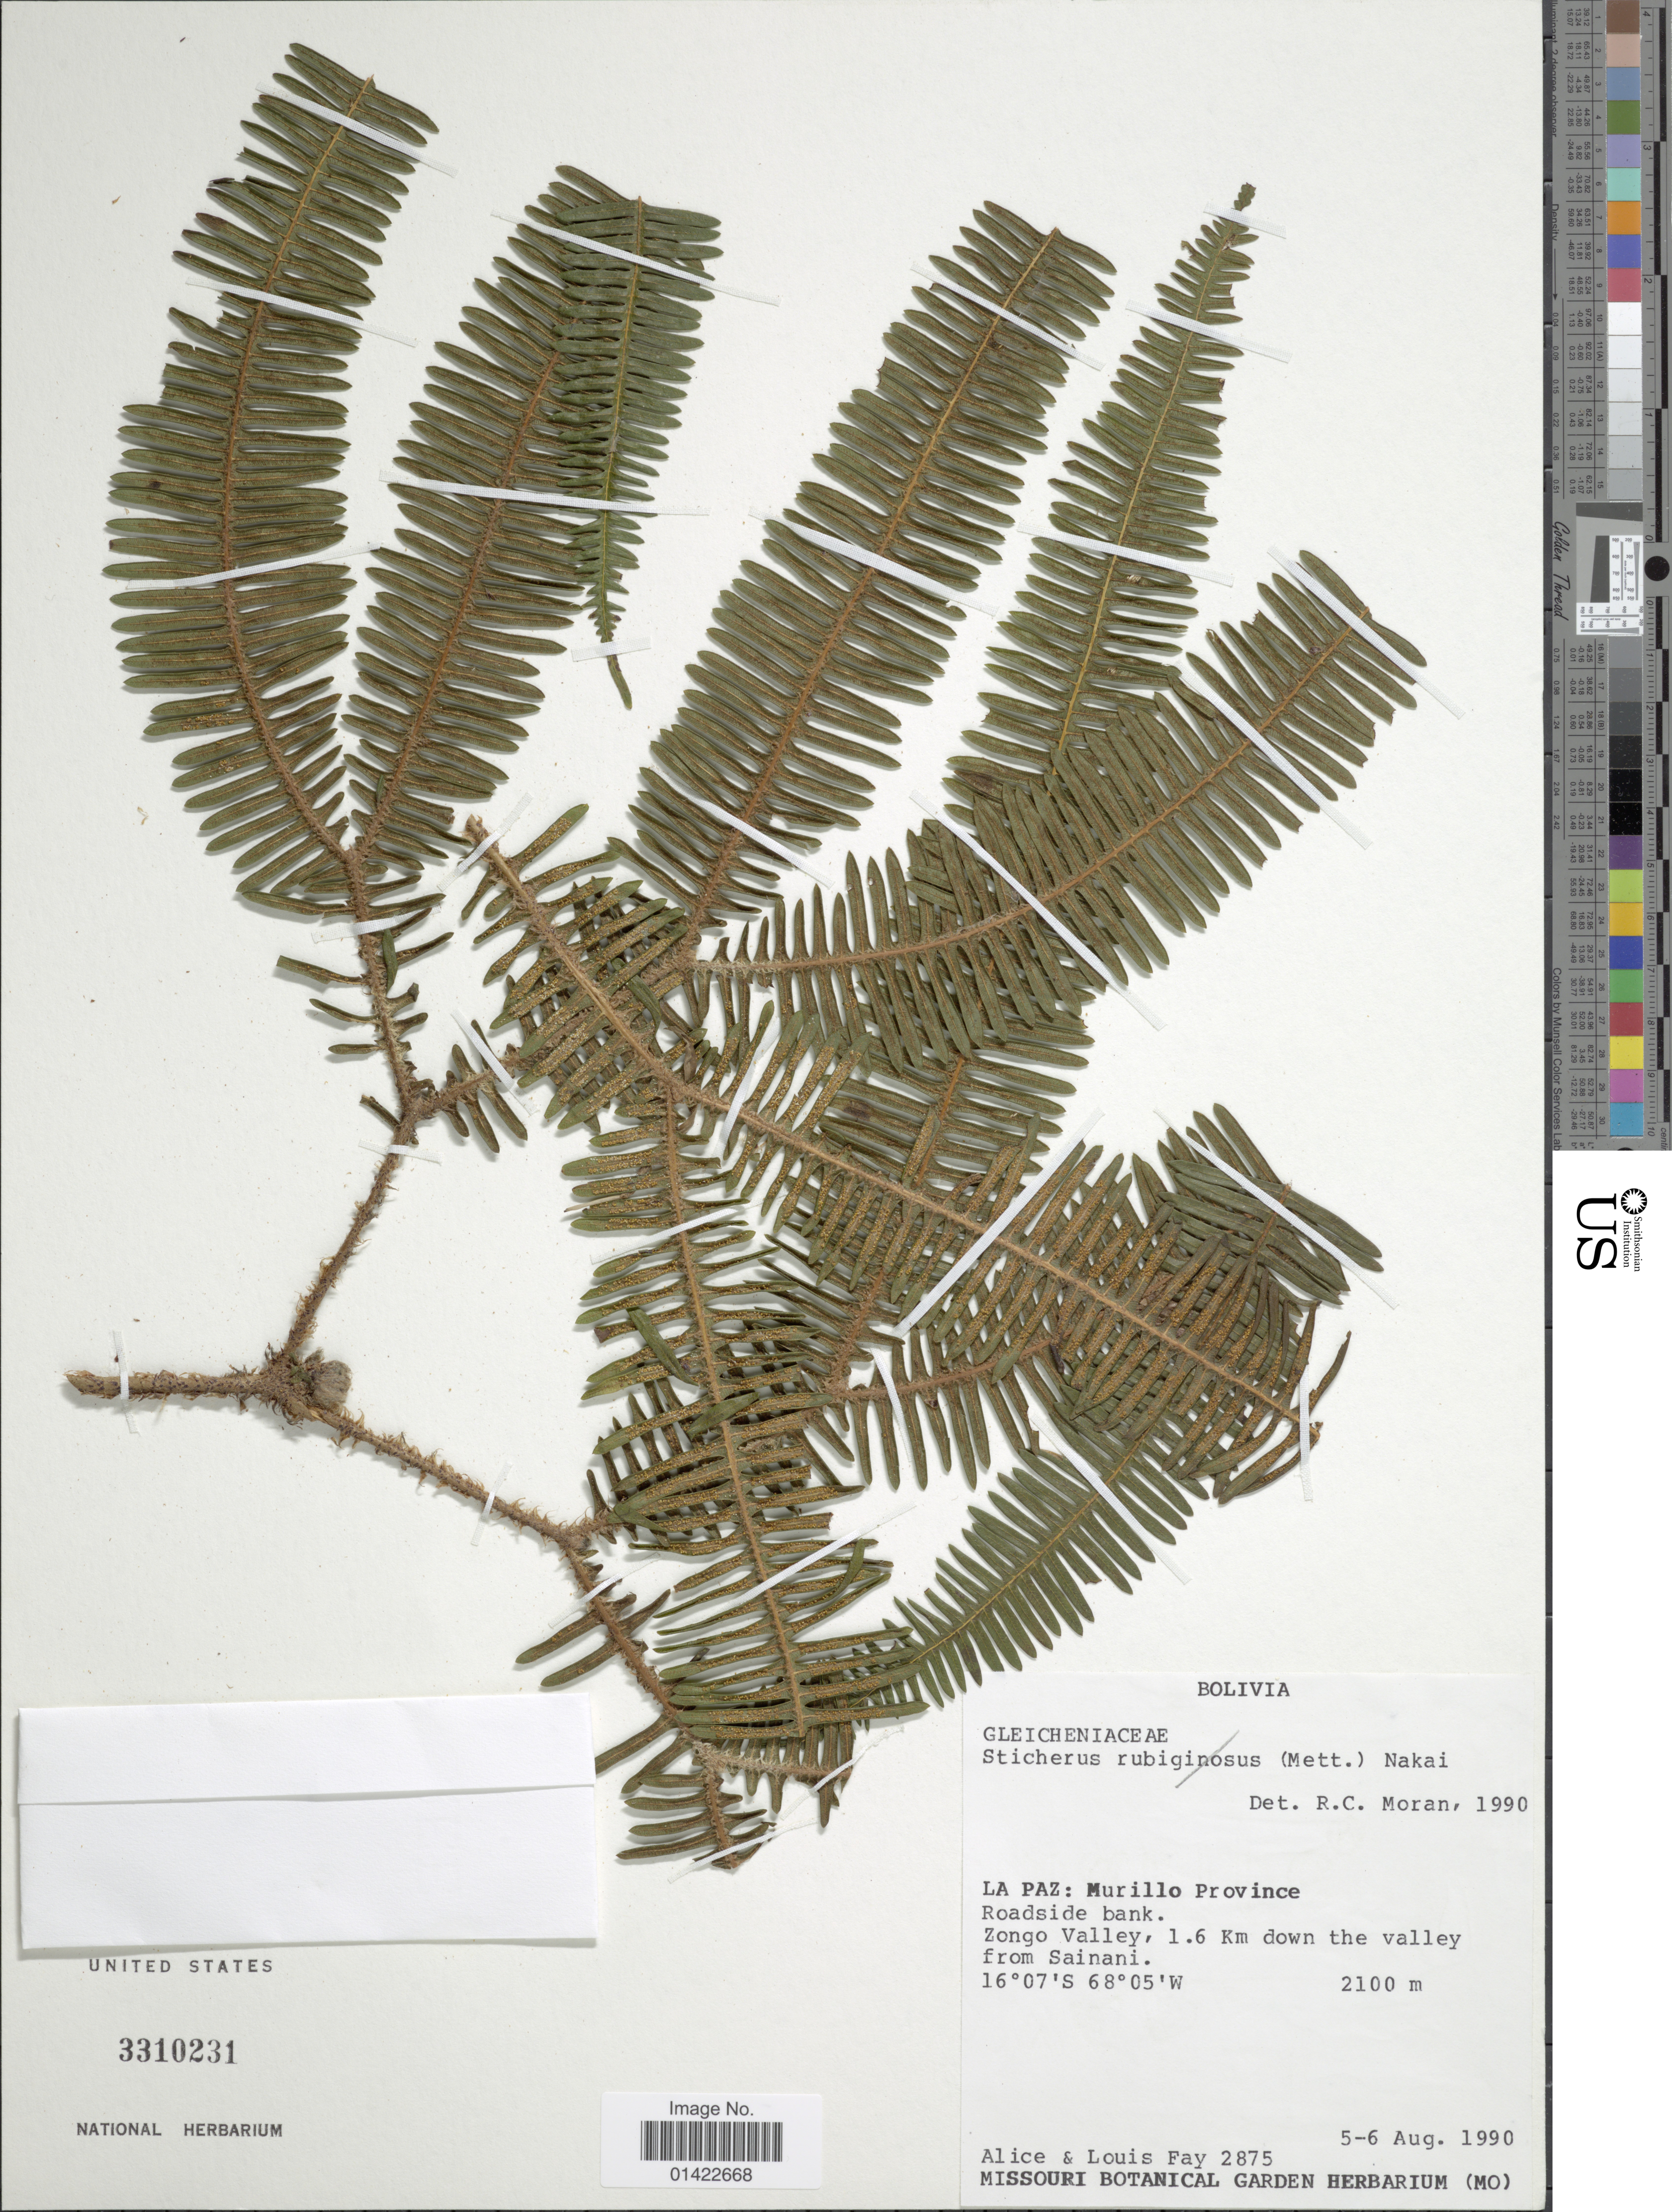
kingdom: Plantae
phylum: Tracheophyta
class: Polypodiopsida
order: Gleicheniales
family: Gleicheniaceae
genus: Sticherus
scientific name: Sticherus sp.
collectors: A. Fay & L. Fay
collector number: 2875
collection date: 1990-08-05/1990-08-06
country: Bolivia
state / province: La Paz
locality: Murillo Province. Roadside bank. Zongo Valley, 1.6 Km down the valley from Sainani.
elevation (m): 2100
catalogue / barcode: US 3310231